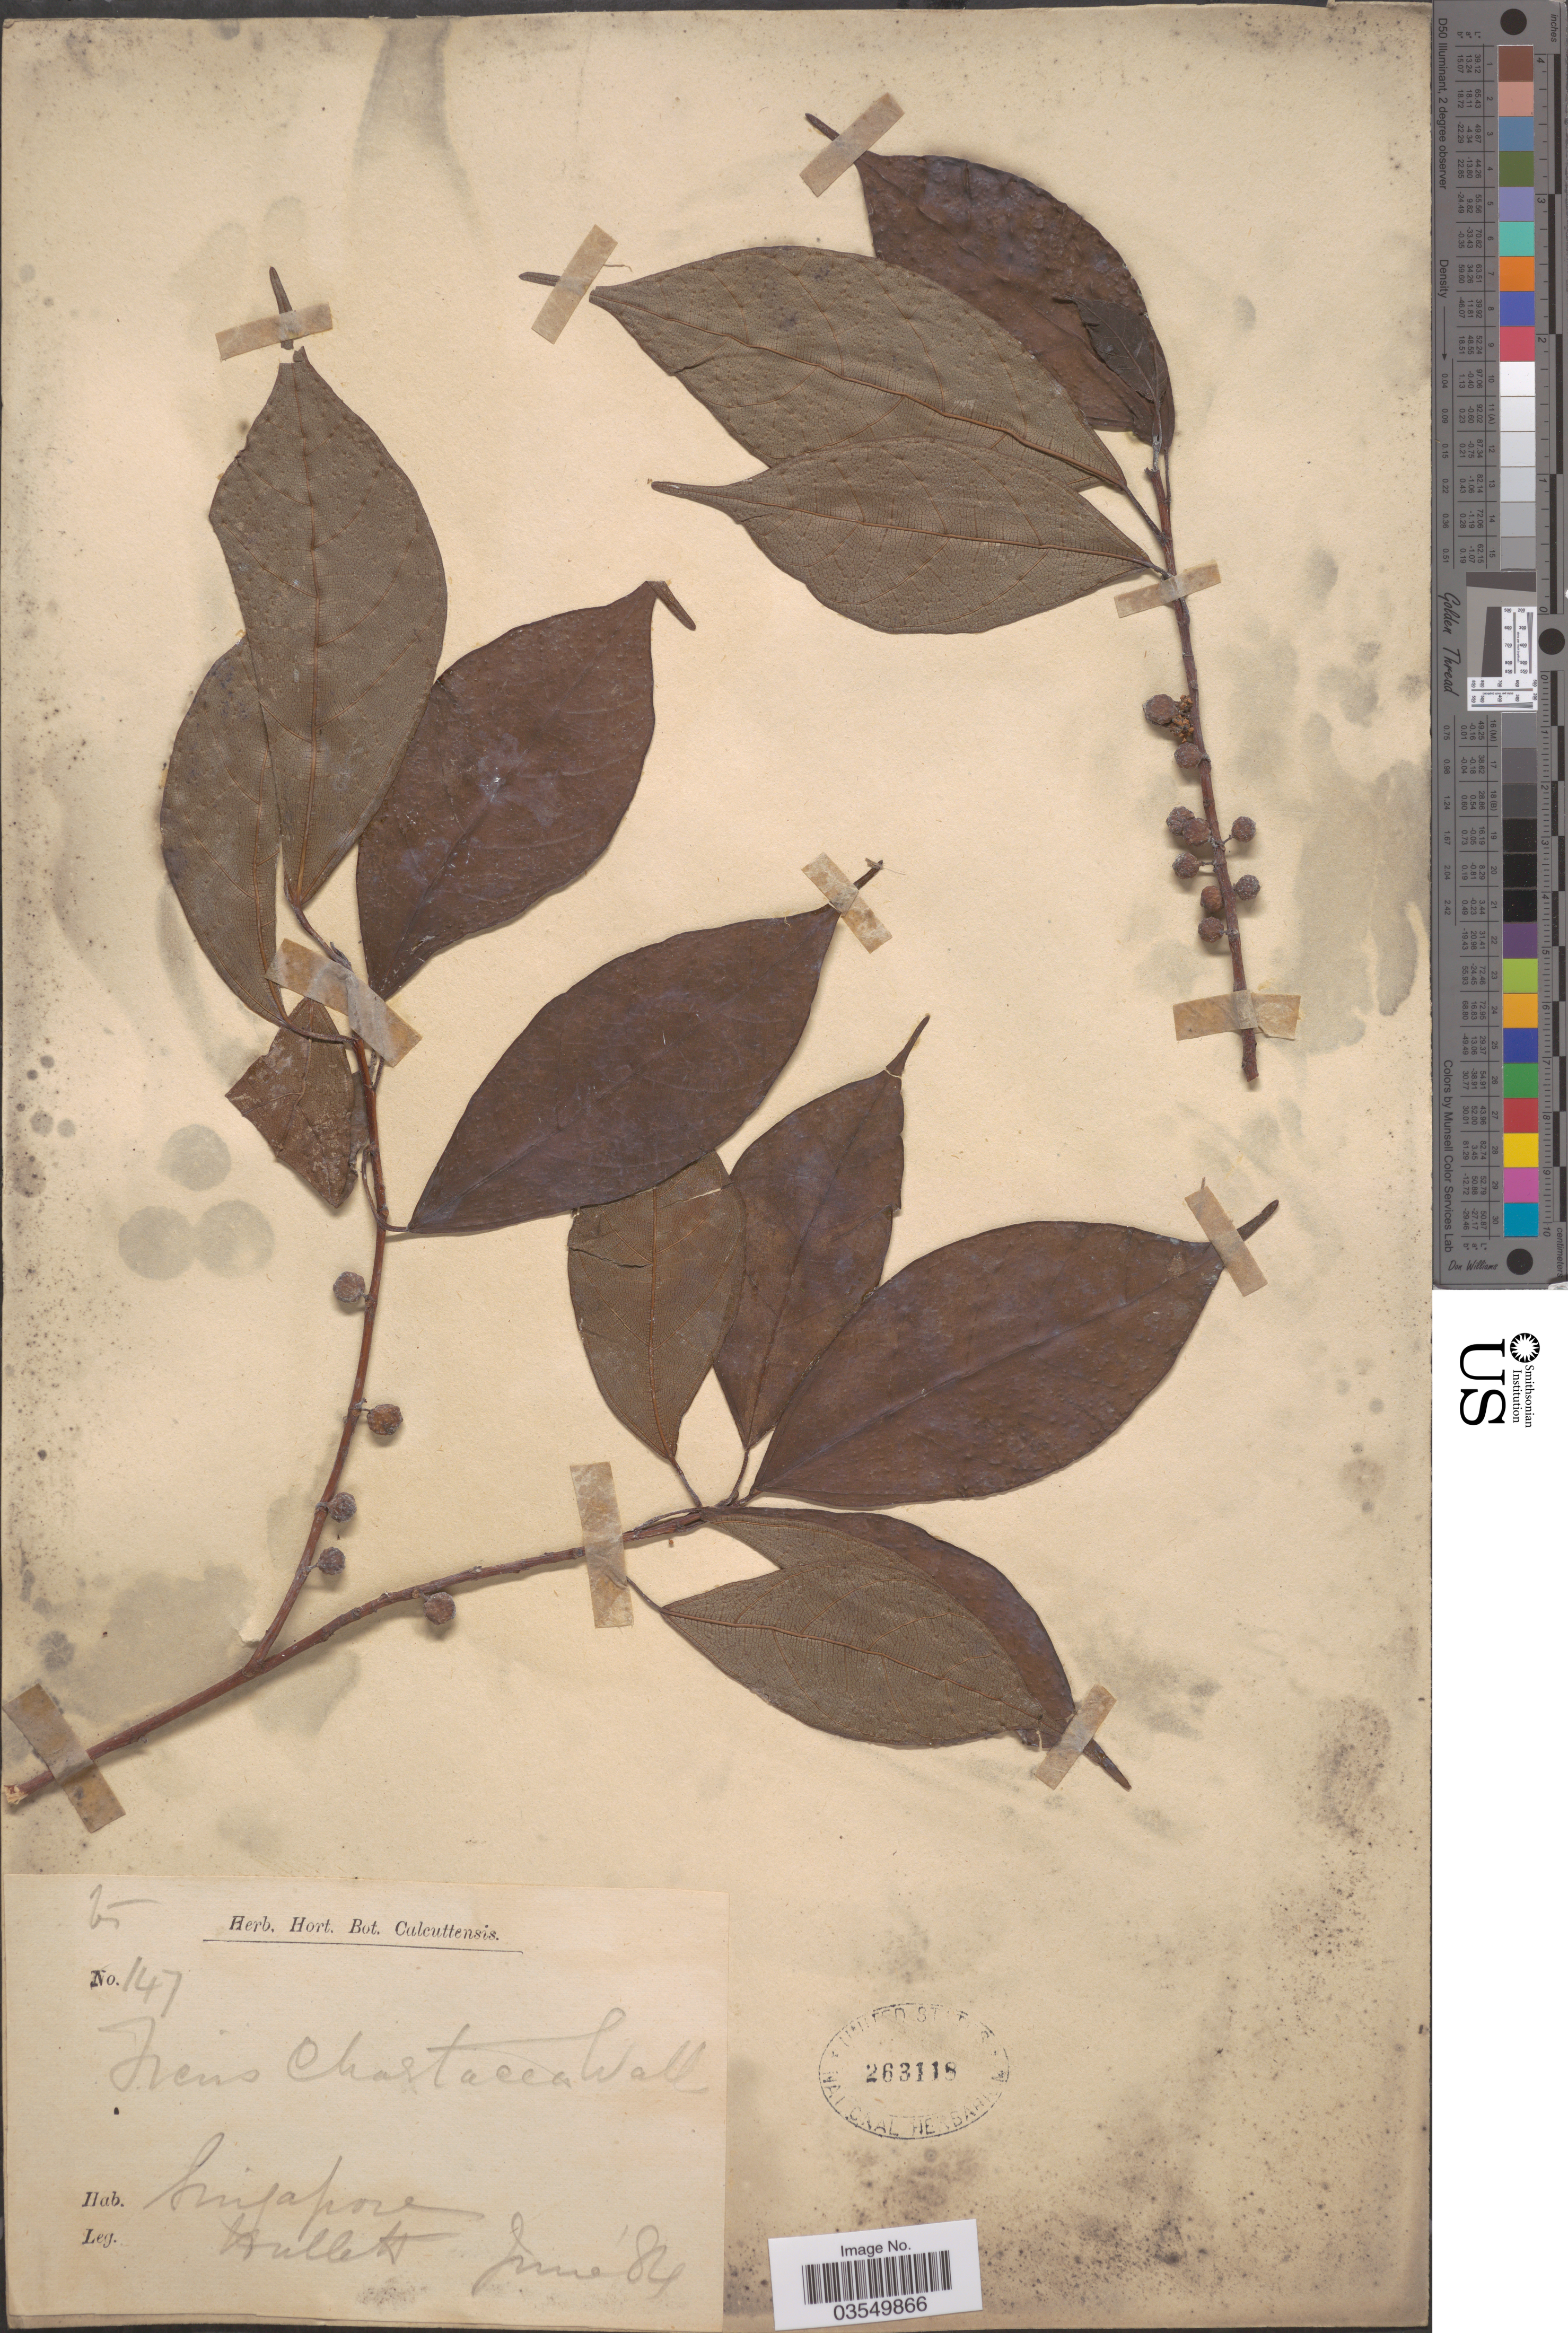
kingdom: Plantae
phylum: Tracheophyta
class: Magnoliopsida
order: Rosales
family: Moraceae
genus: Ficus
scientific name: Ficus chartacea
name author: Wall. ex King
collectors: Hullett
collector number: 147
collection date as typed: Transcribed d/m/y: /6/84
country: Singapore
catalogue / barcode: US 263118